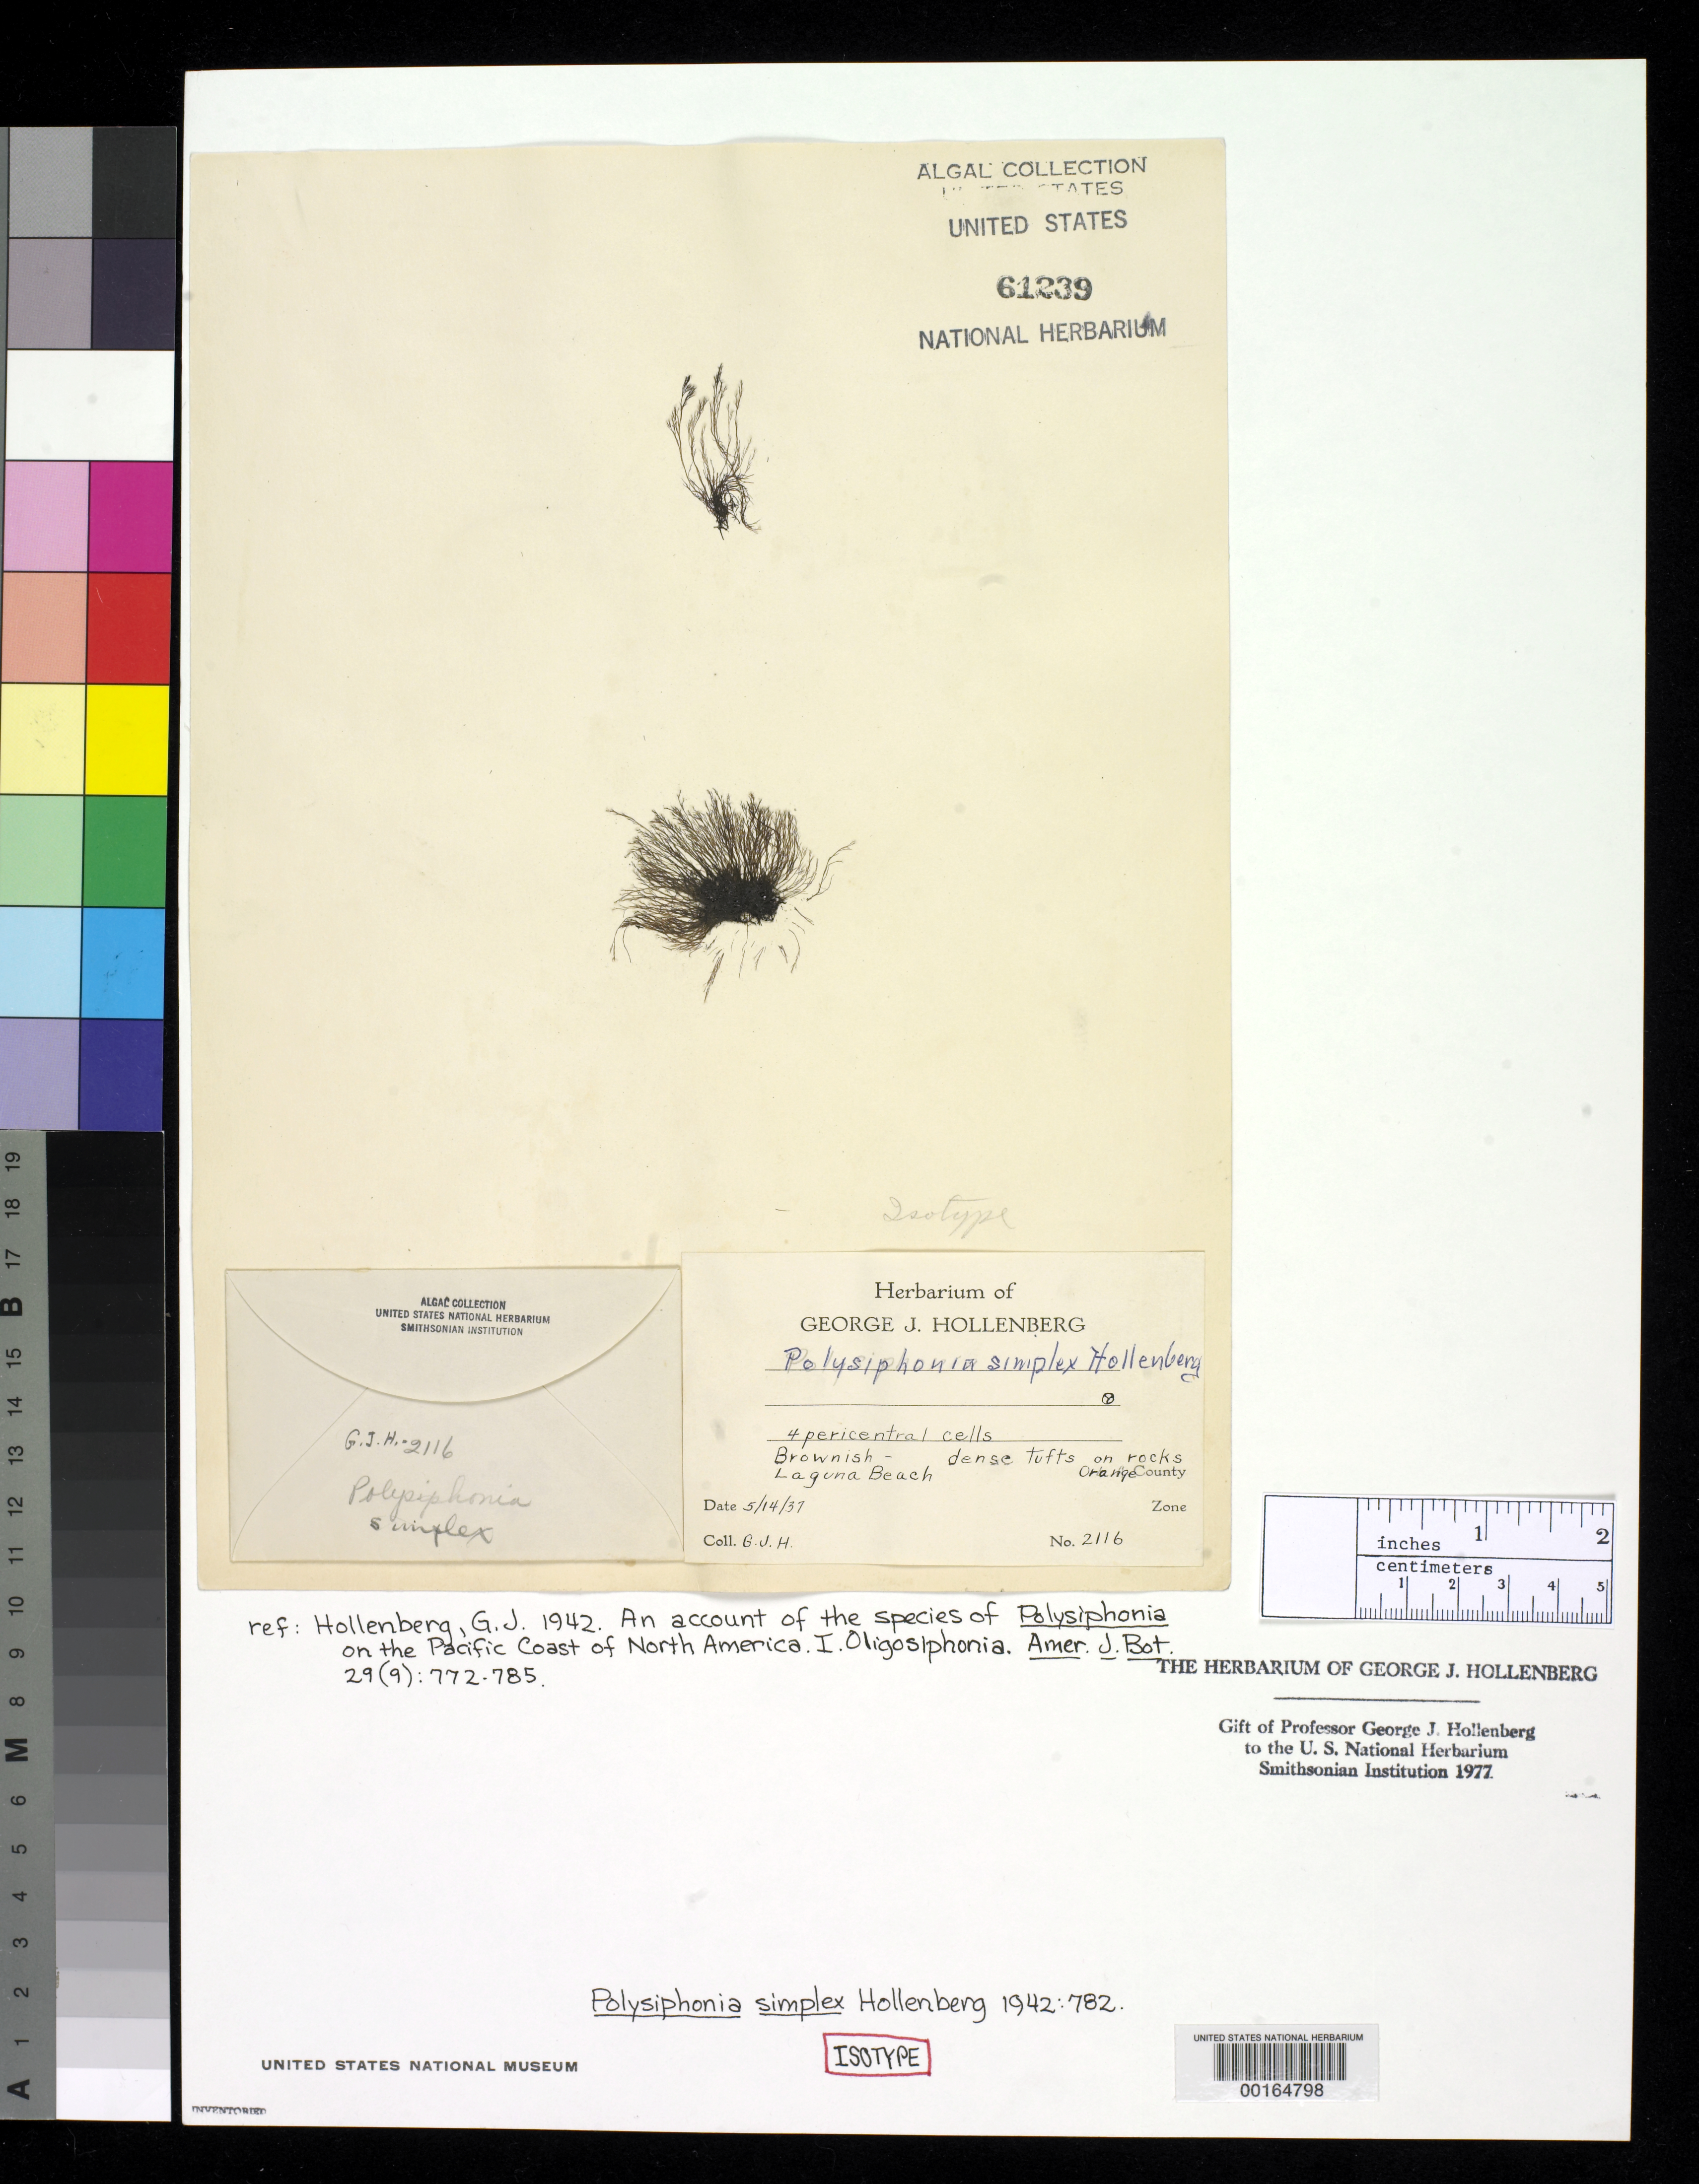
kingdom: Plantae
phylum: Rhodophyta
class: Florideophyceae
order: Ceramiales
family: Rhodomelaceae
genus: Polysiphonia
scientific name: Polysiphonia simplex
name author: Hollenb.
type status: Isotype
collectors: G. Hollenberg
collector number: GJH 2116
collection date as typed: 14 May 1937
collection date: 1937-05-14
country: United States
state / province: California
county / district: Orange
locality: Laguna Beach.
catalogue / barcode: US 61239